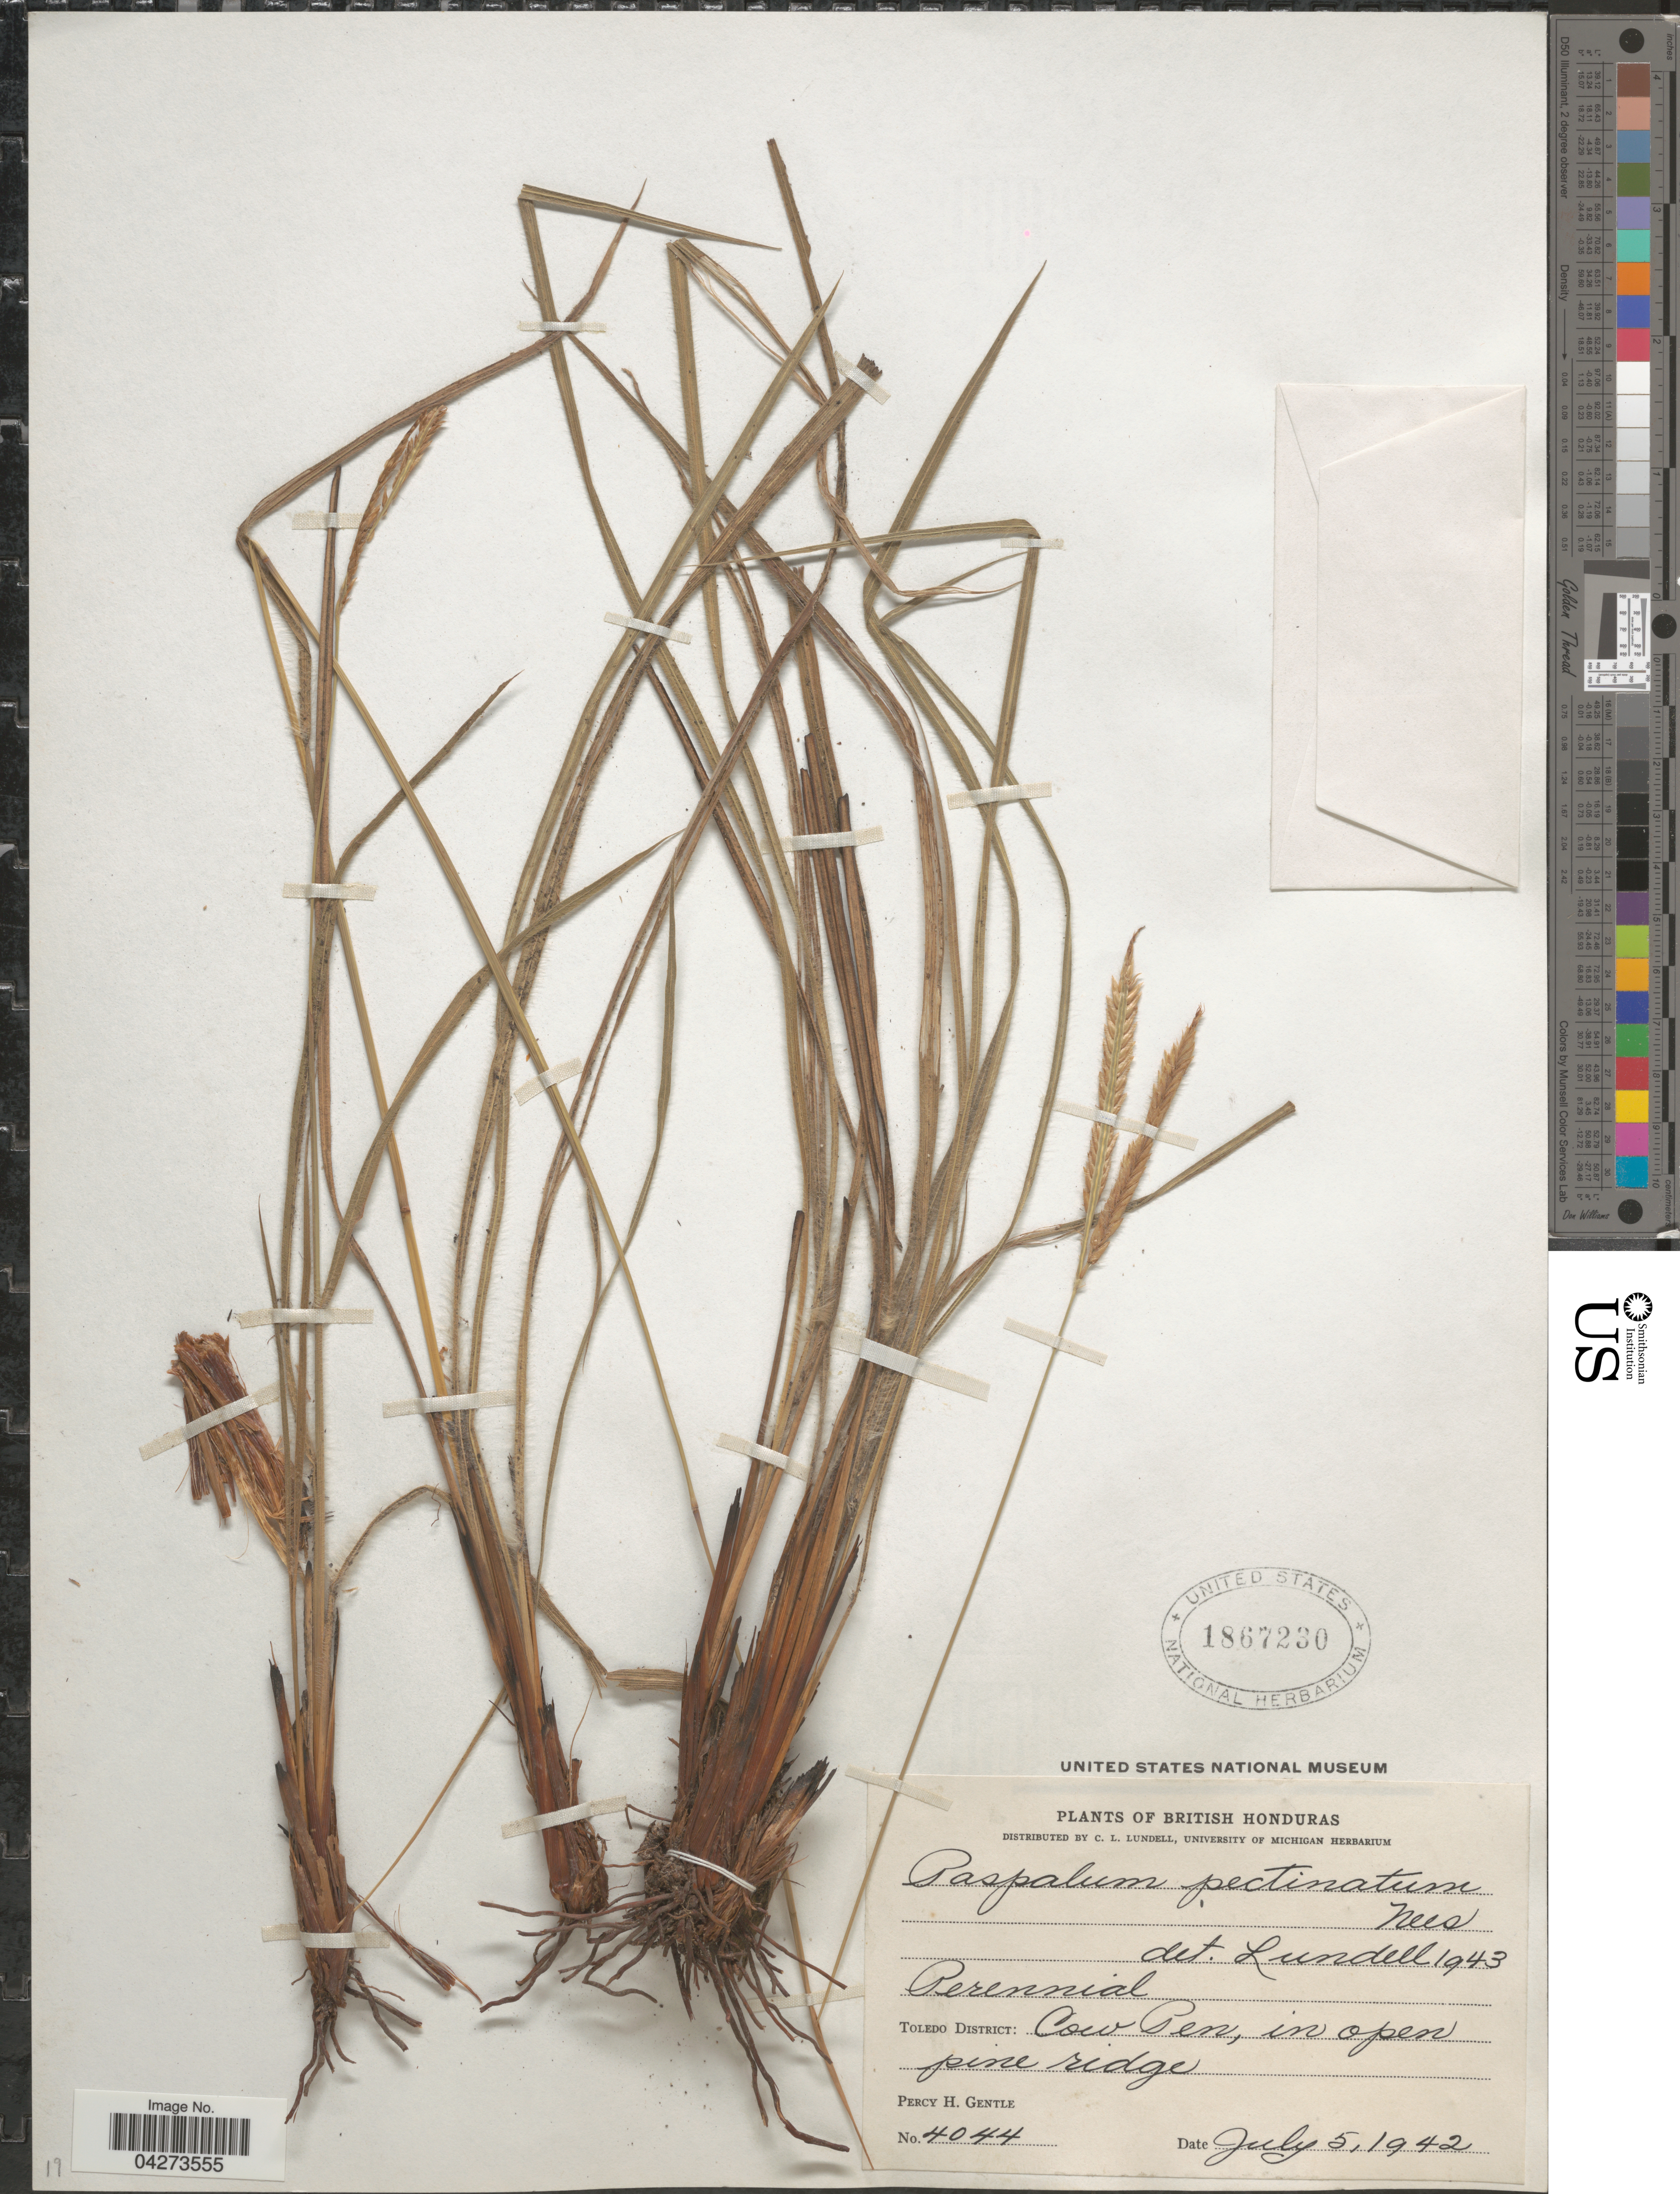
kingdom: Plantae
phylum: Tracheophyta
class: Liliopsida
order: Poales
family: Poaceae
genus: Paspalum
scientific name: Paspalum pectinatum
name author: Nees ex Trin.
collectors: P. H. Gentle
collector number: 4044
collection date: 1942-07-05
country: Belize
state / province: Toledo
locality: British Honduras. Toledo District: Cow Pen, in open pine ridge.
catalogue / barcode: US 1867230